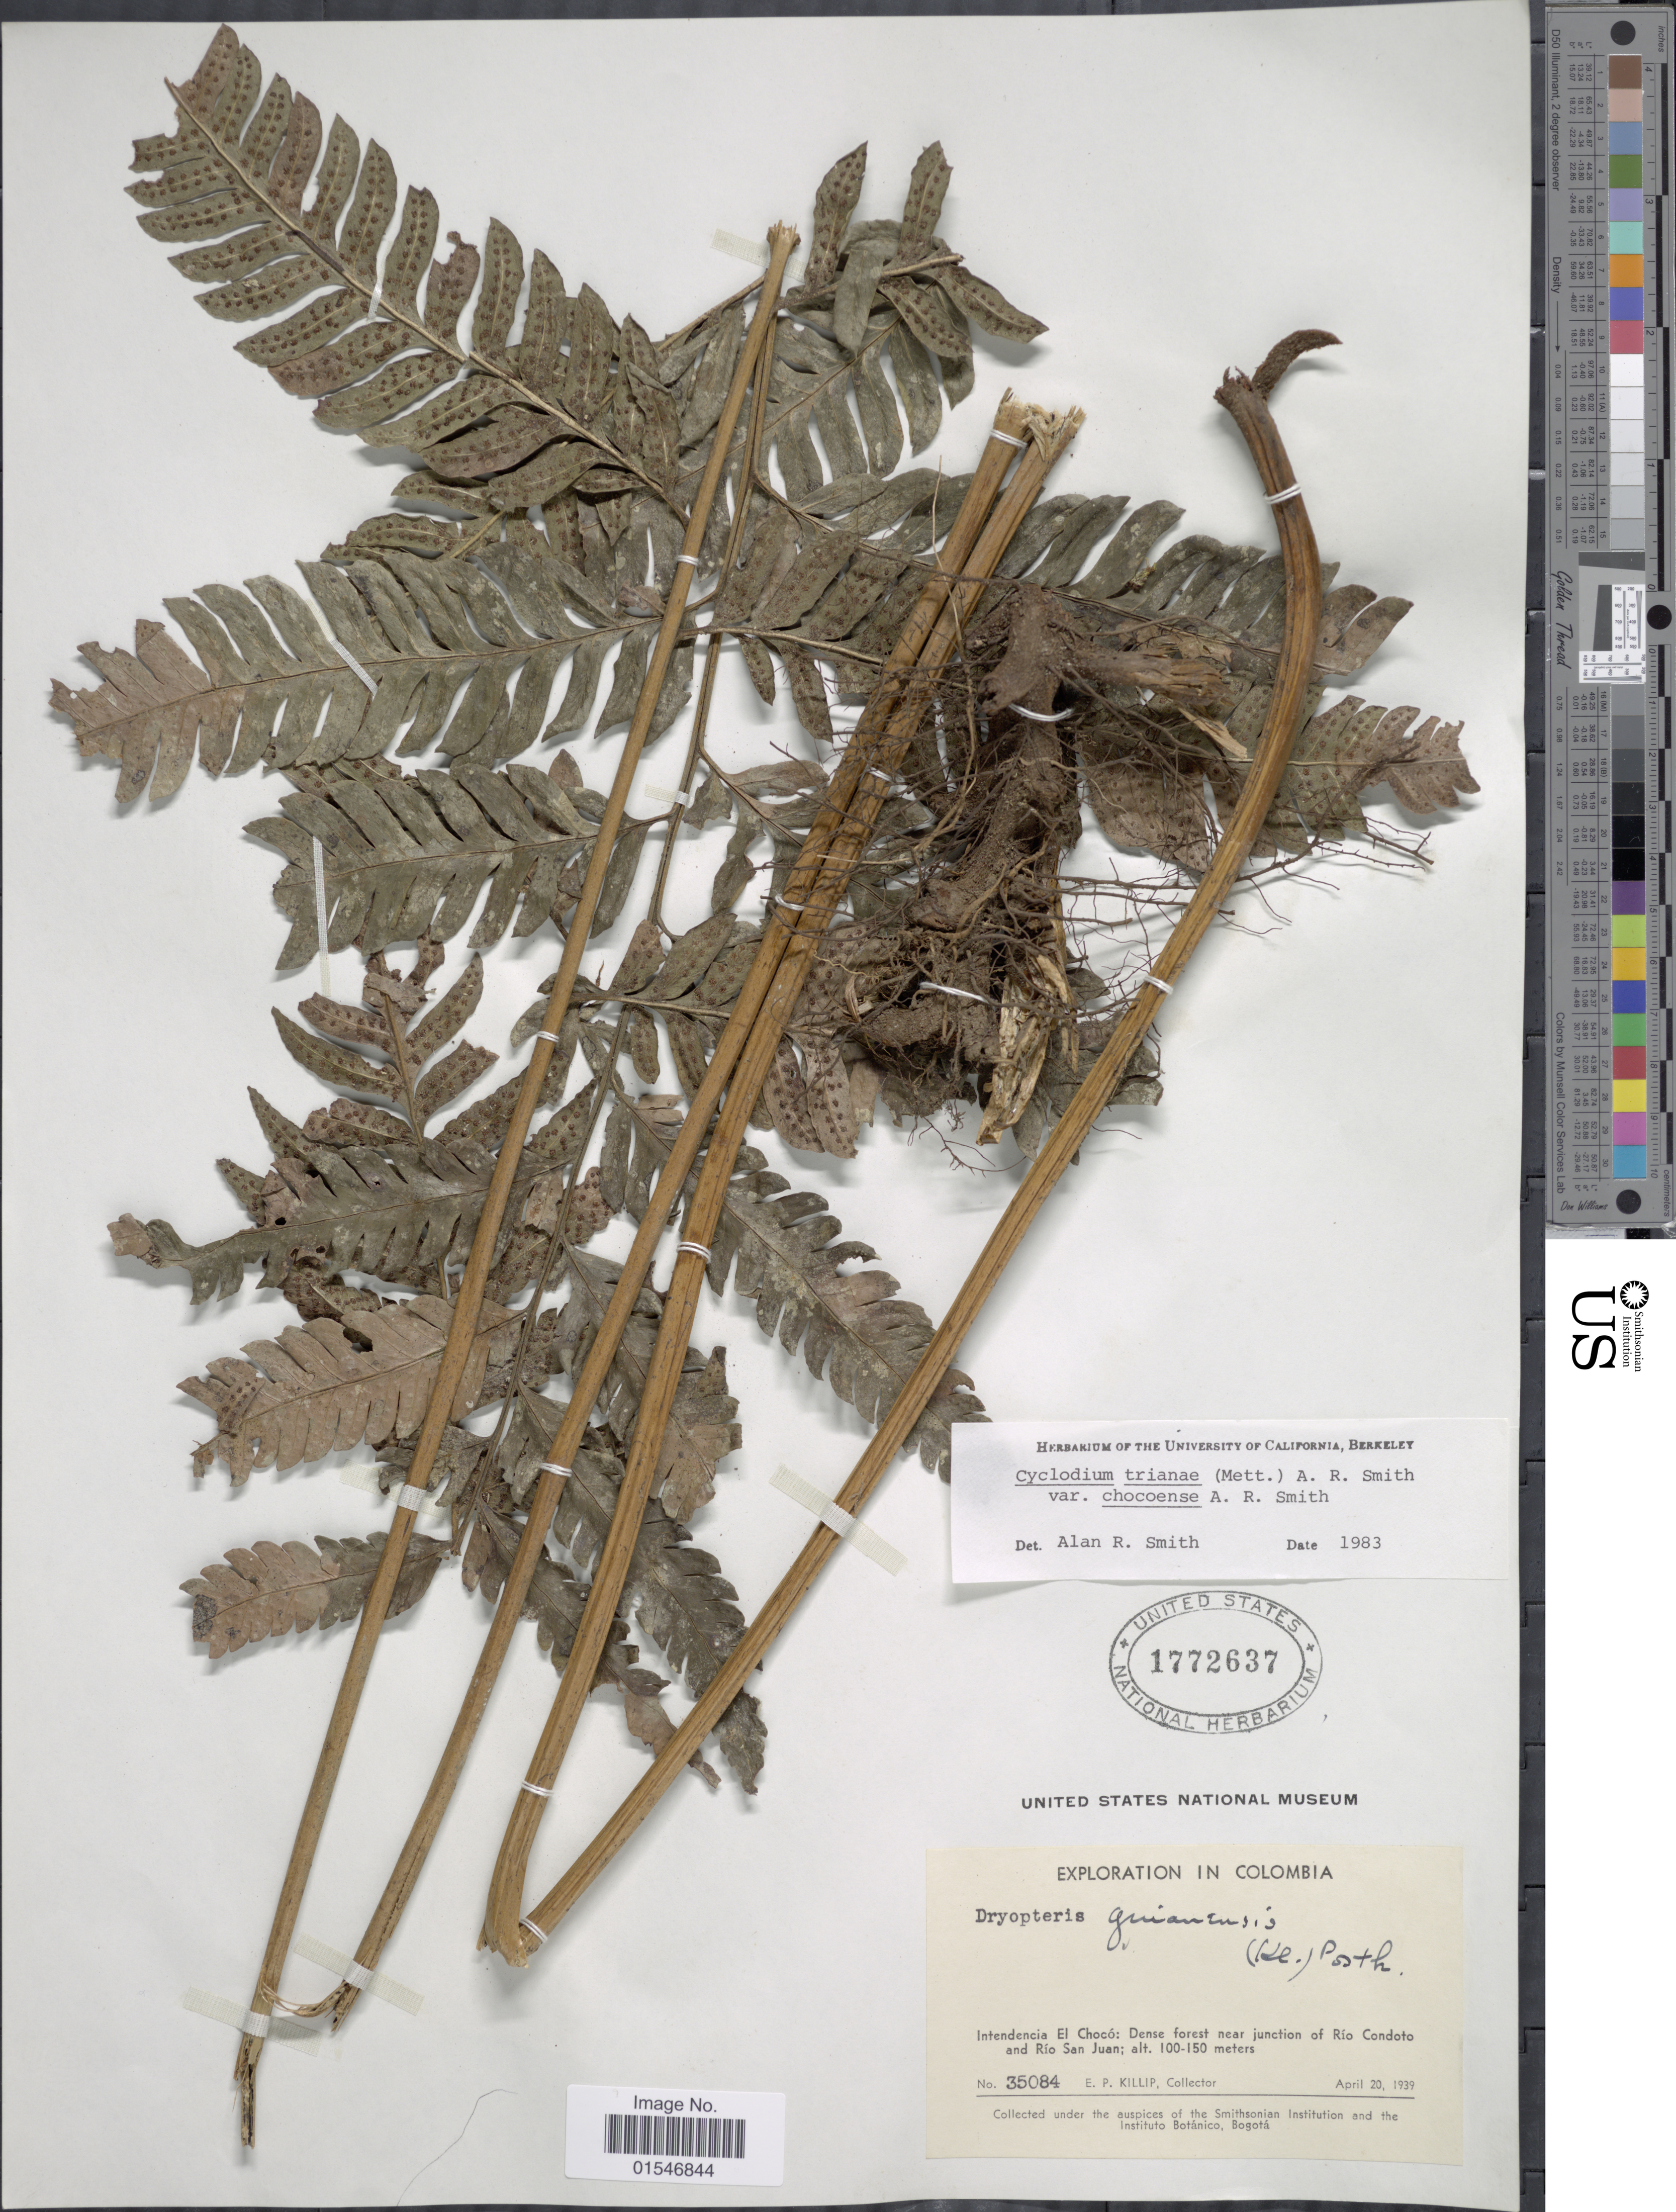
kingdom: Plantae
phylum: Tracheophyta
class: Polypodiopsida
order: Polypodiales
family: Dryopteridaceae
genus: Cyclodium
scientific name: Cyclodium trianae var. chocoense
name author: A.R. Sm.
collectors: E. P. Killip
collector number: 35084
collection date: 1939-04-20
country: Colombia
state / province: Chocó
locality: Colombia. Intendencia El Choco: Dense forest near junction of Rio Condoto and Rio San Juan.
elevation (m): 100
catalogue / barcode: US 1772637